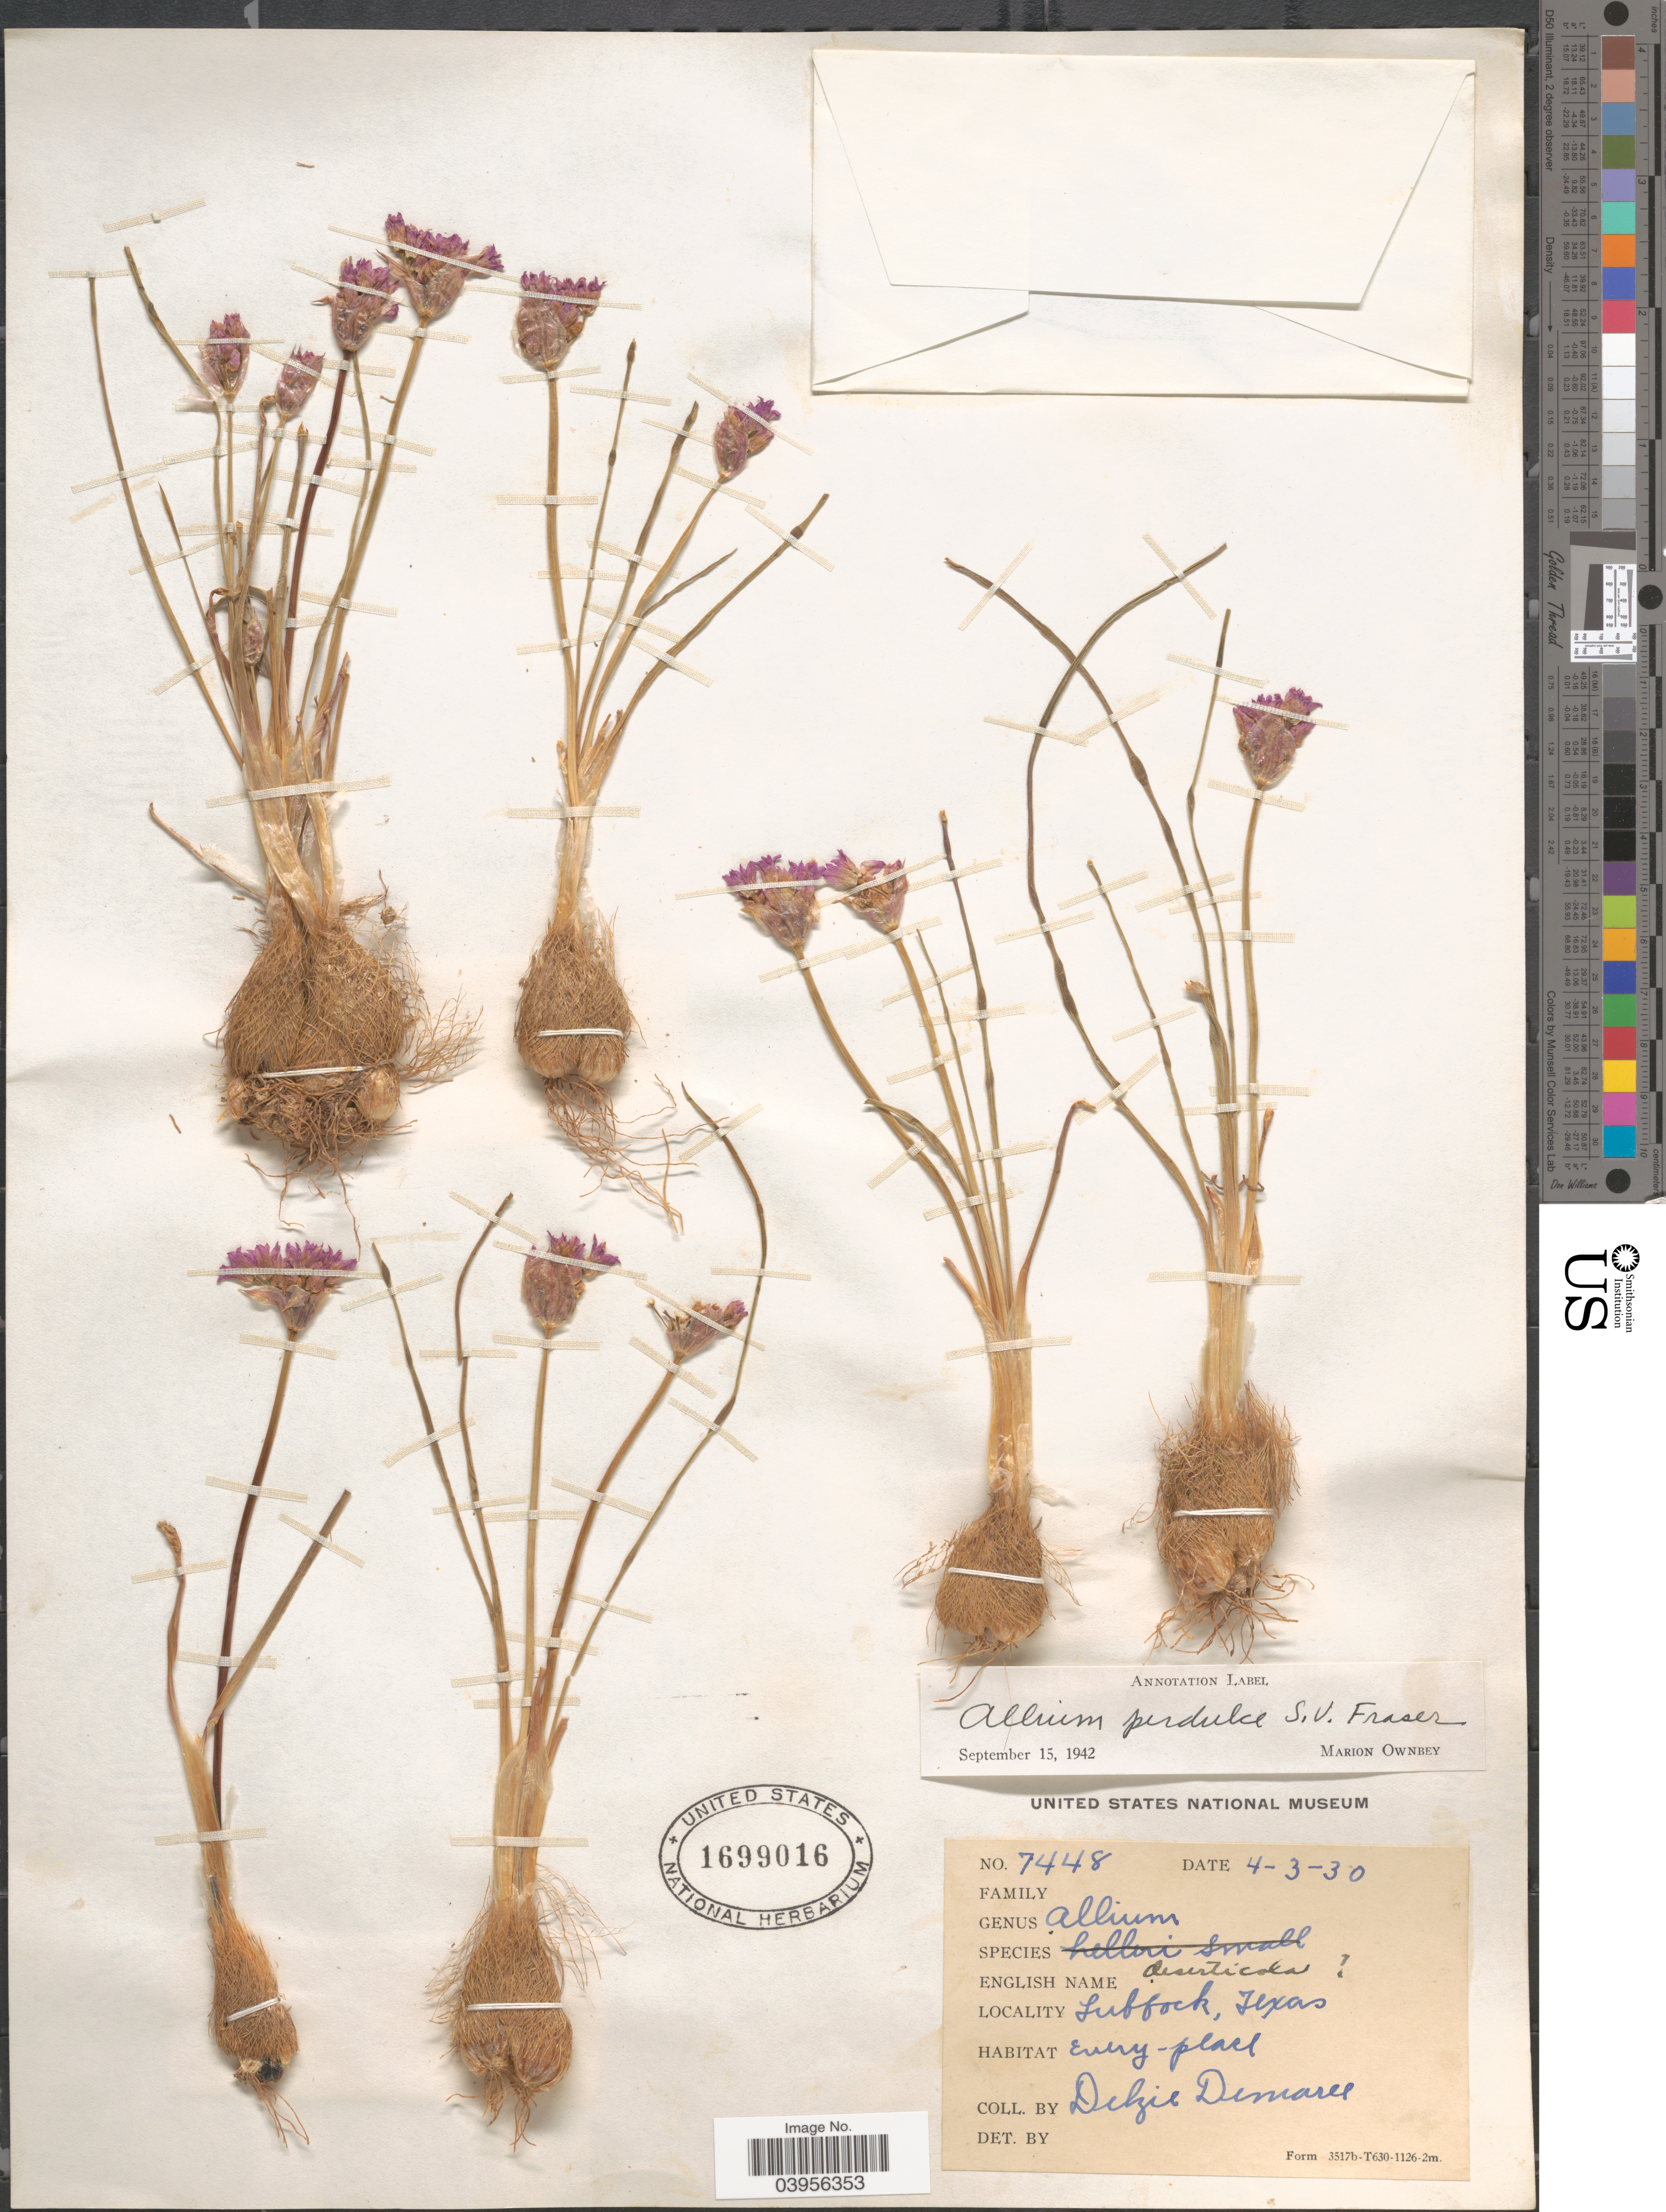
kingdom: Plantae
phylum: Tracheophyta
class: Liliopsida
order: Asparagales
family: Amaryllidaceae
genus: Allium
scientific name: Allium perdulce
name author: S.V. Fraser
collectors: D. Demaree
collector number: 7448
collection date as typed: Transcribed d/m/y: 3/4/30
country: United States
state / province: Texas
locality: Lubbock.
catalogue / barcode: US 1699016